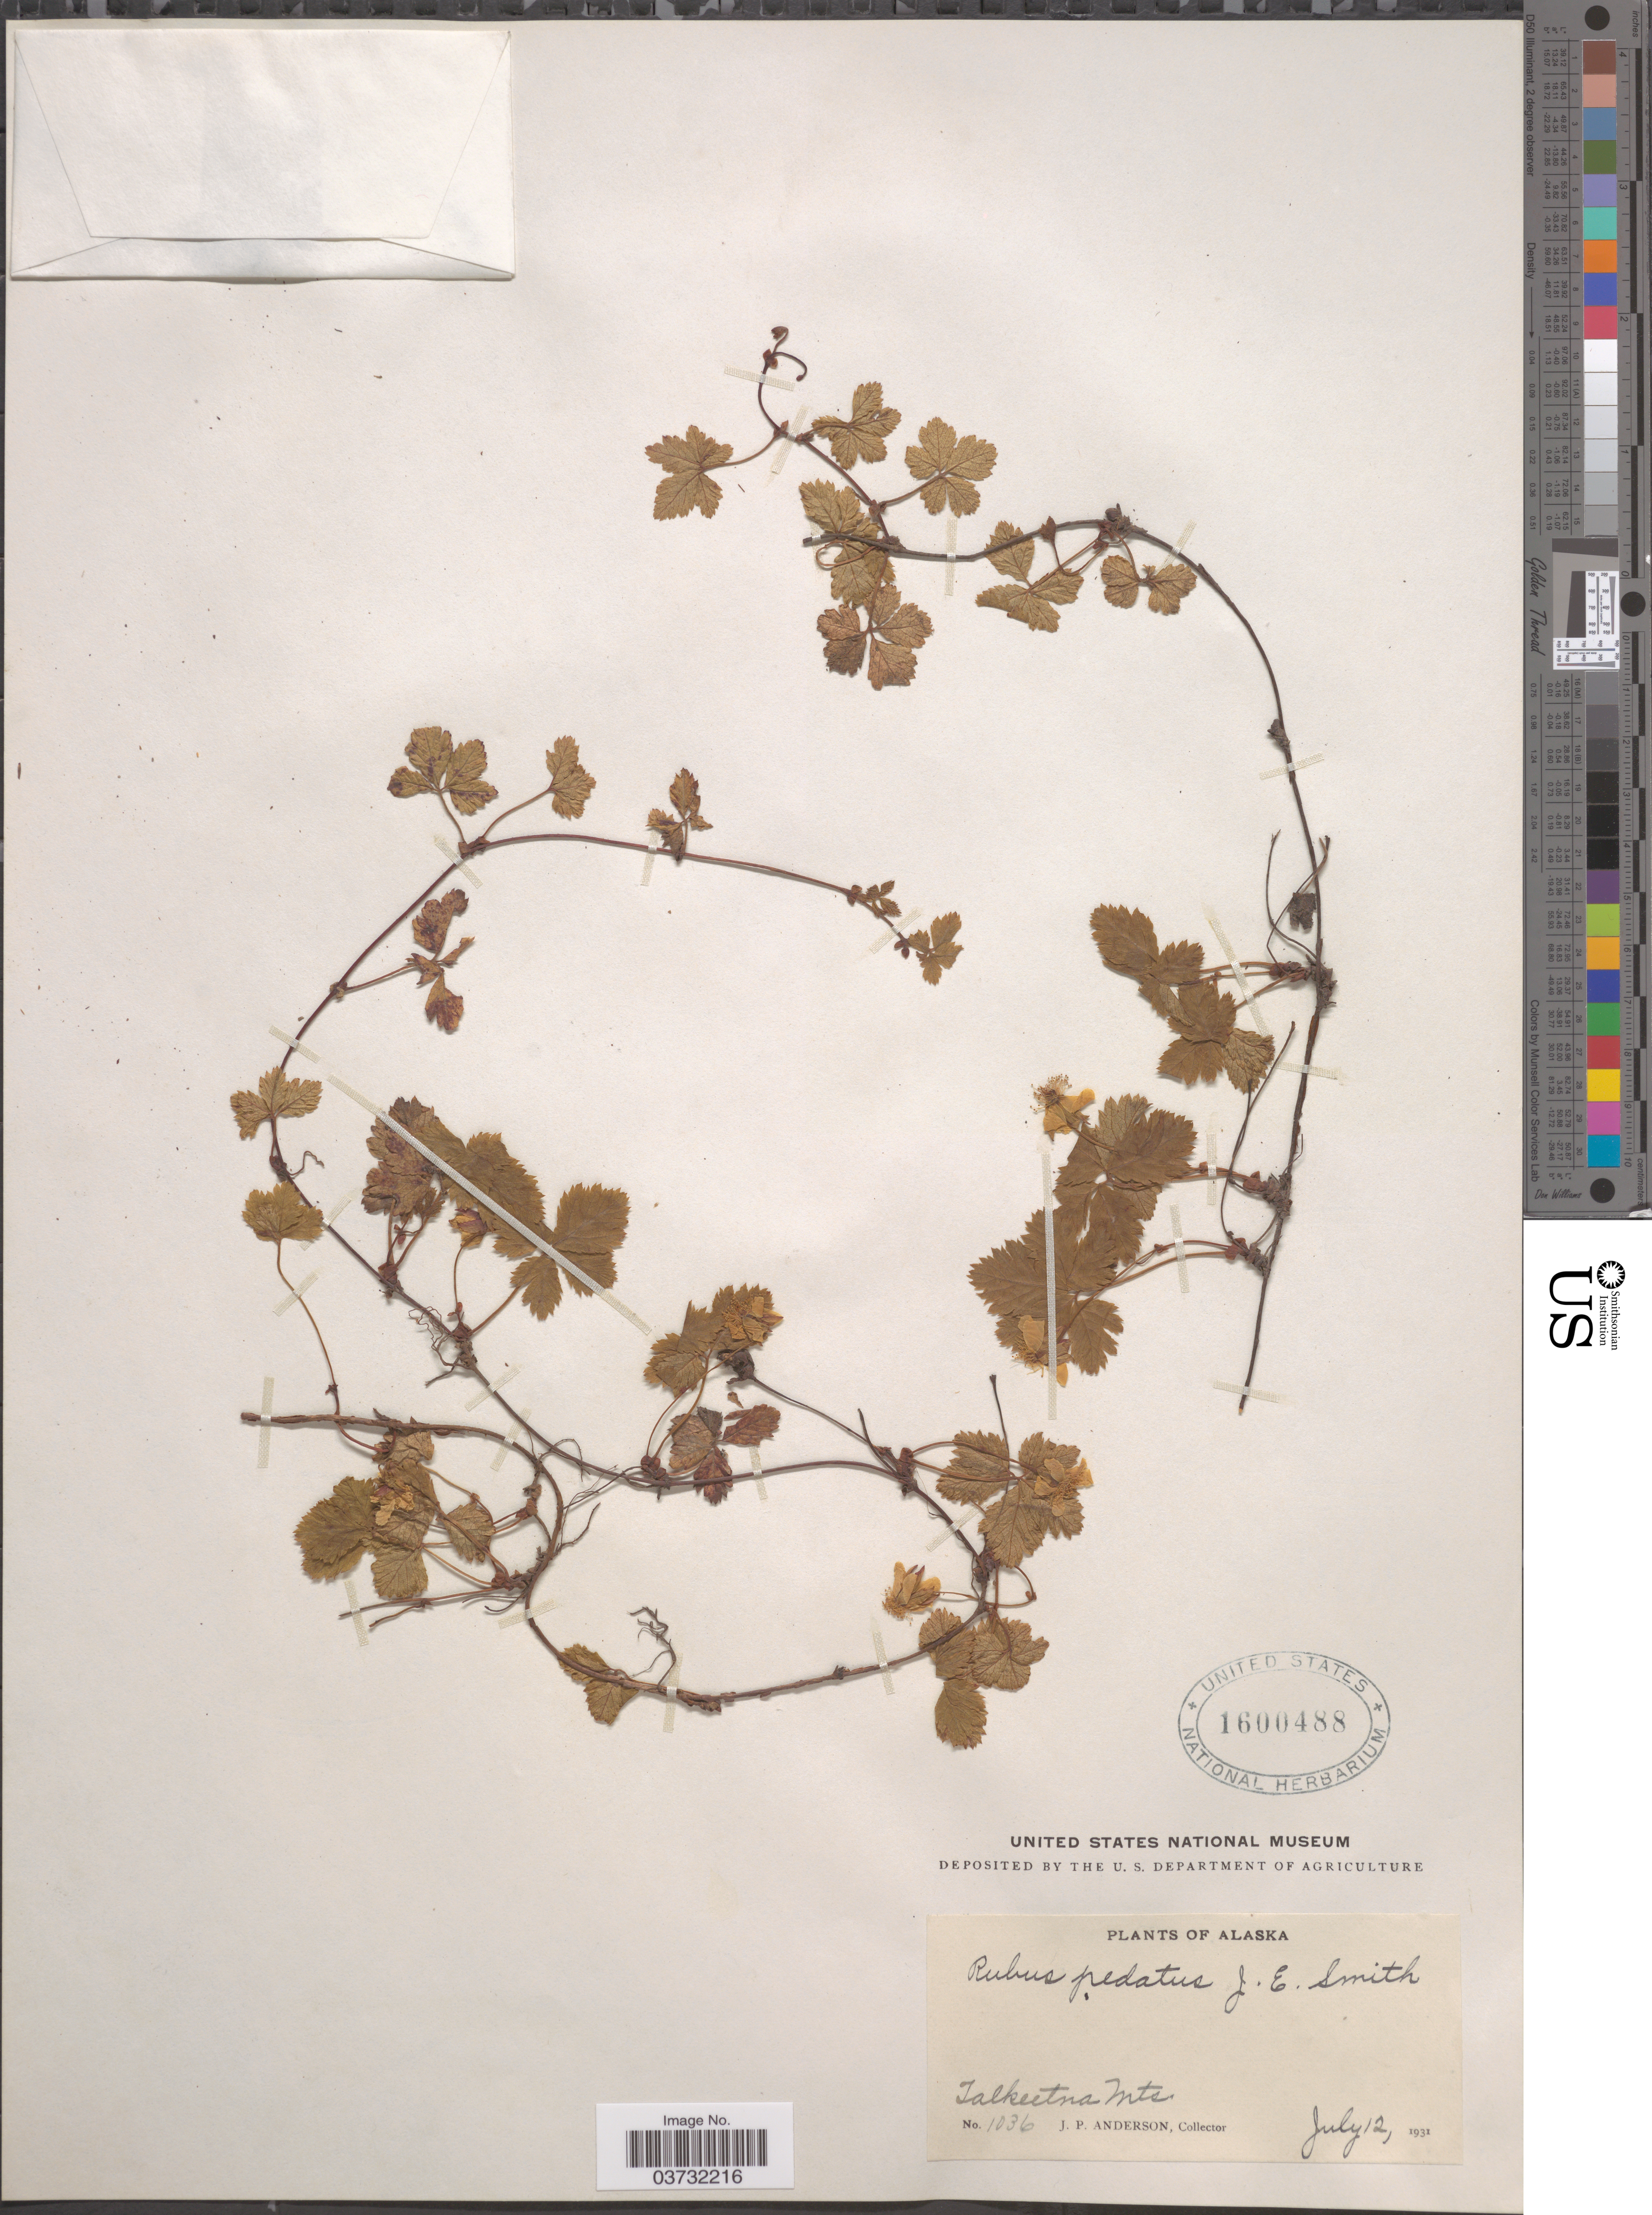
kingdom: Plantae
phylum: Tracheophyta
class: Magnoliopsida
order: Rosales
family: Rosaceae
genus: Rubus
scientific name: Rubus pedatus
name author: Sm.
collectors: J. P. Anderson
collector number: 1036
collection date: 1931-07-12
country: United States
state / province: Alaska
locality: Talkeetna Mts.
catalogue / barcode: US 1600488